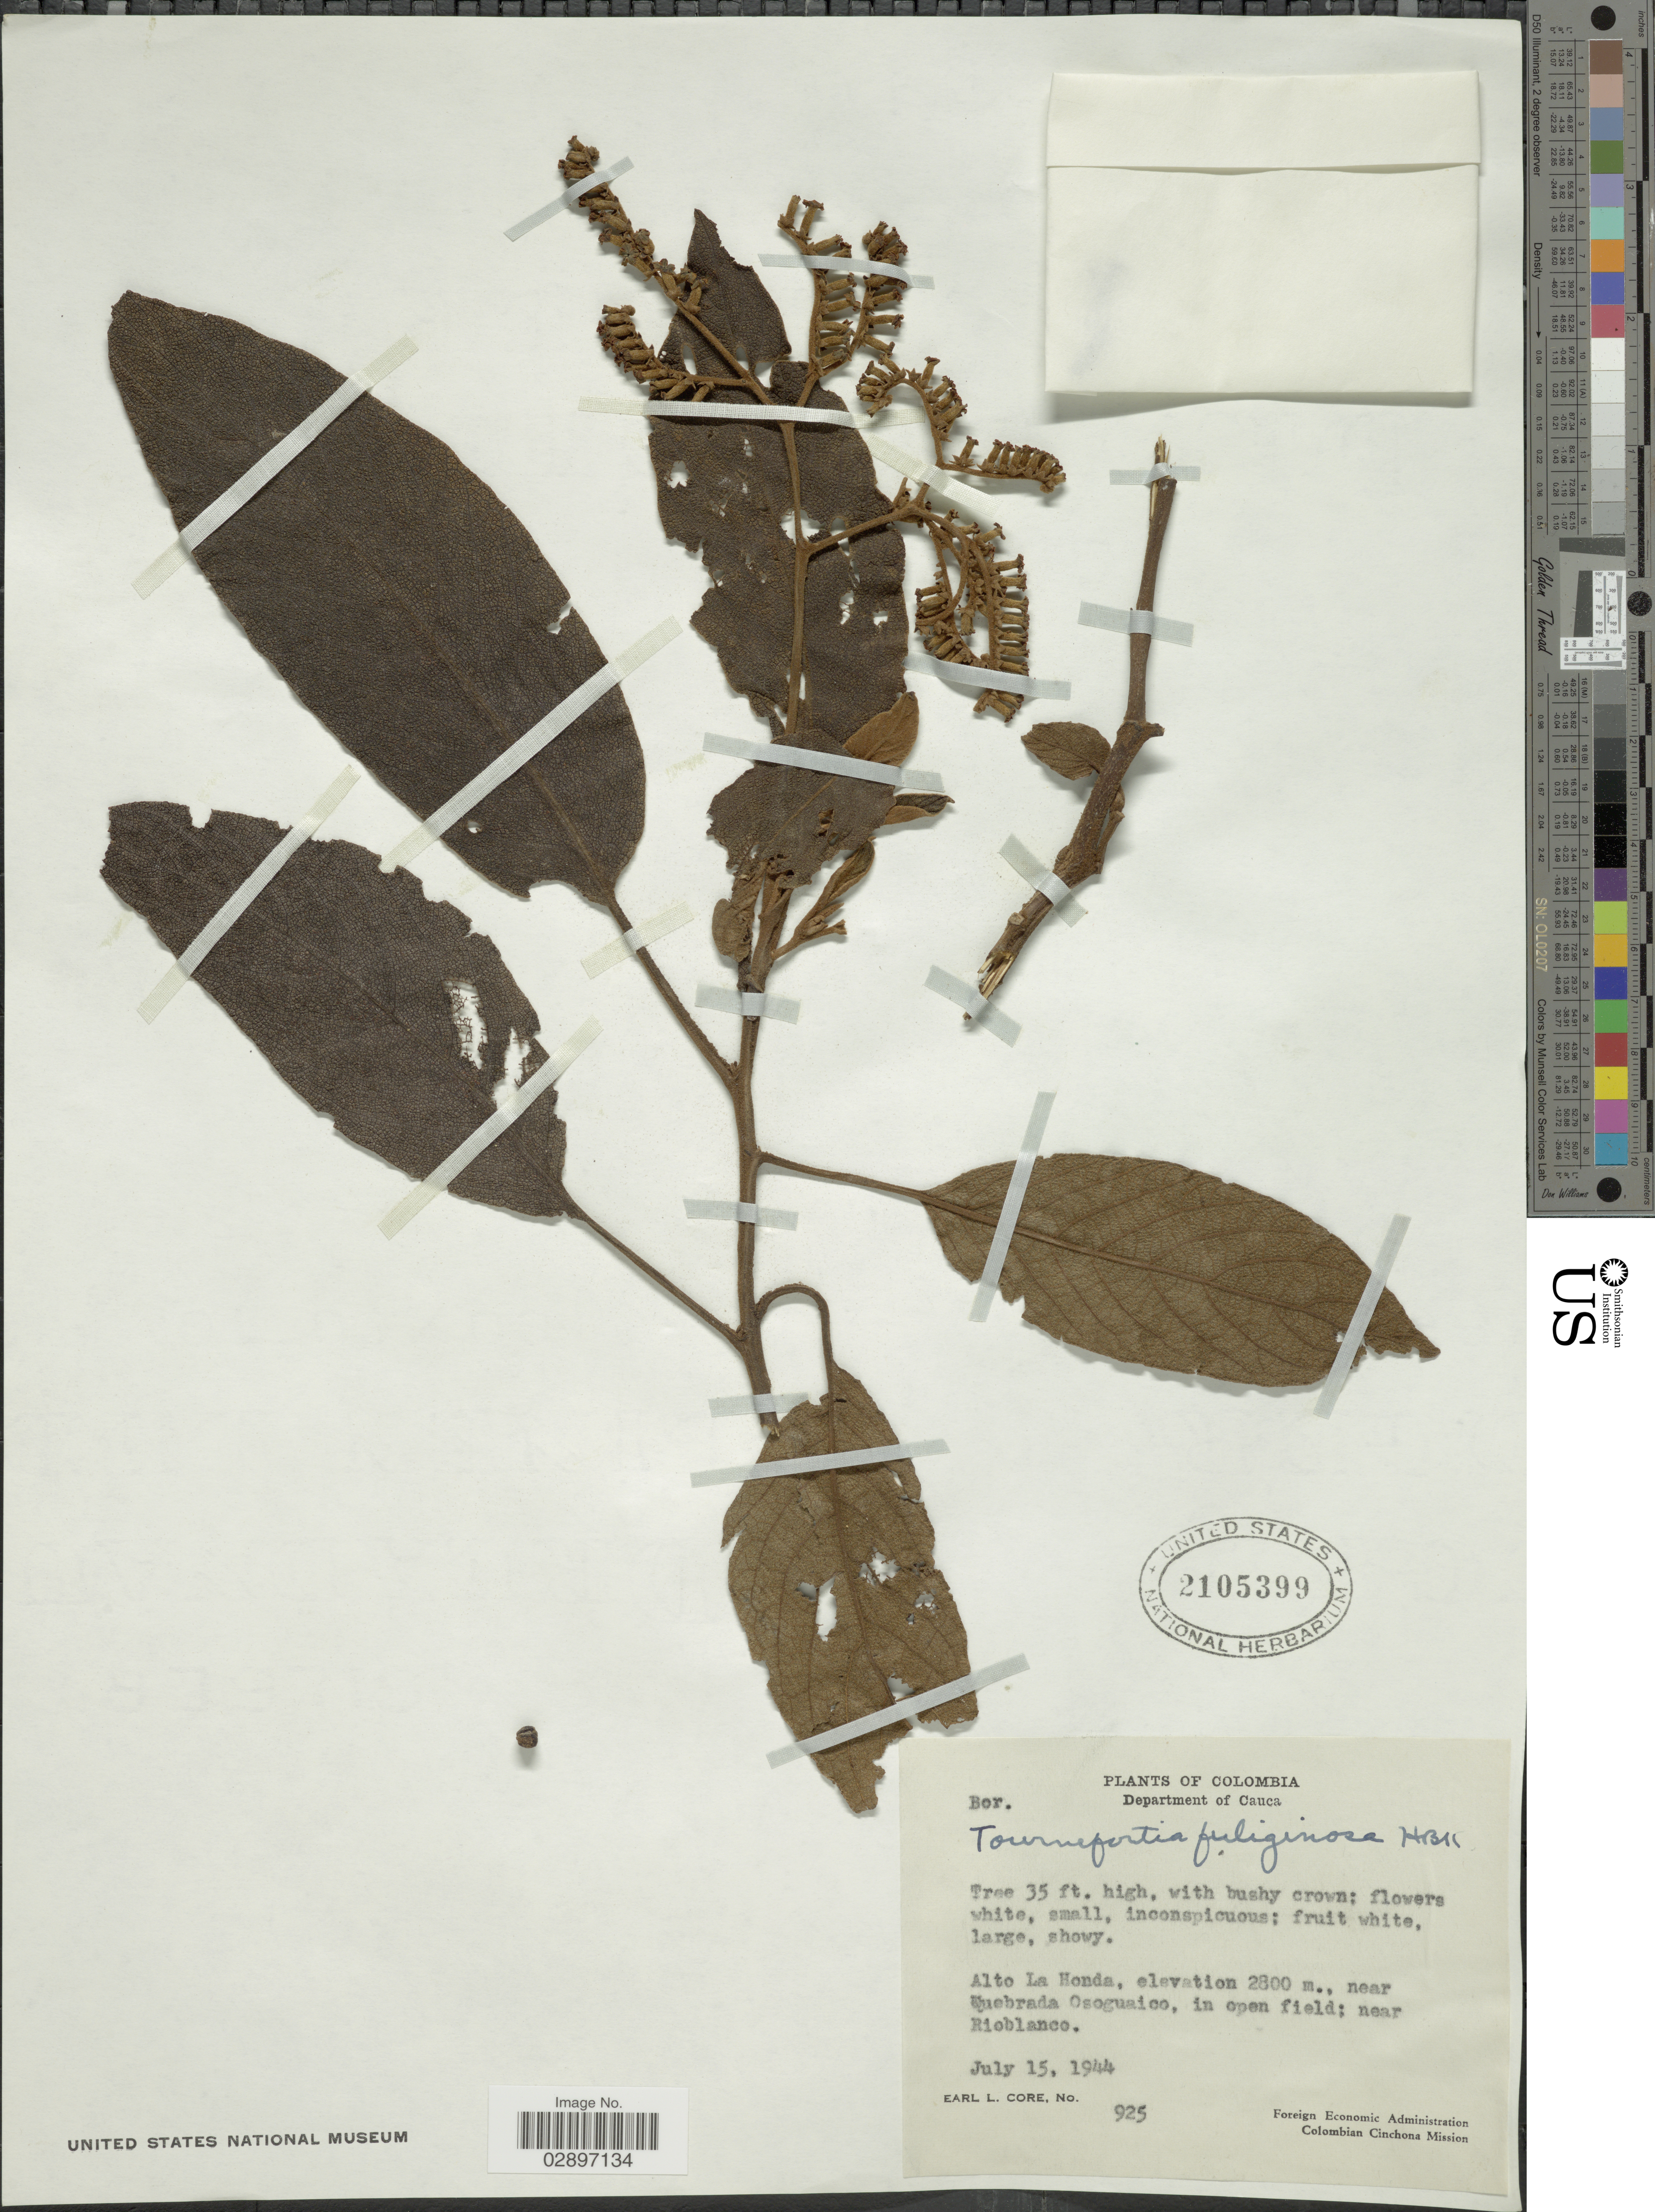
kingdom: Plantae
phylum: Tracheophyta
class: Magnoliopsida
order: Boraginales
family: Heliotropiaceae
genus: Tournefortia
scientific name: Tournefortia fuliginosa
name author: Kunth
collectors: E. L. Core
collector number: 925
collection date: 1944-07-15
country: Colombia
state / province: Cauca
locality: Department of Cauca. Alto La Honda, near Quebrada Osoguaico, in open field; near Rioblanco.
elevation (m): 2800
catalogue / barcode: US 2105399